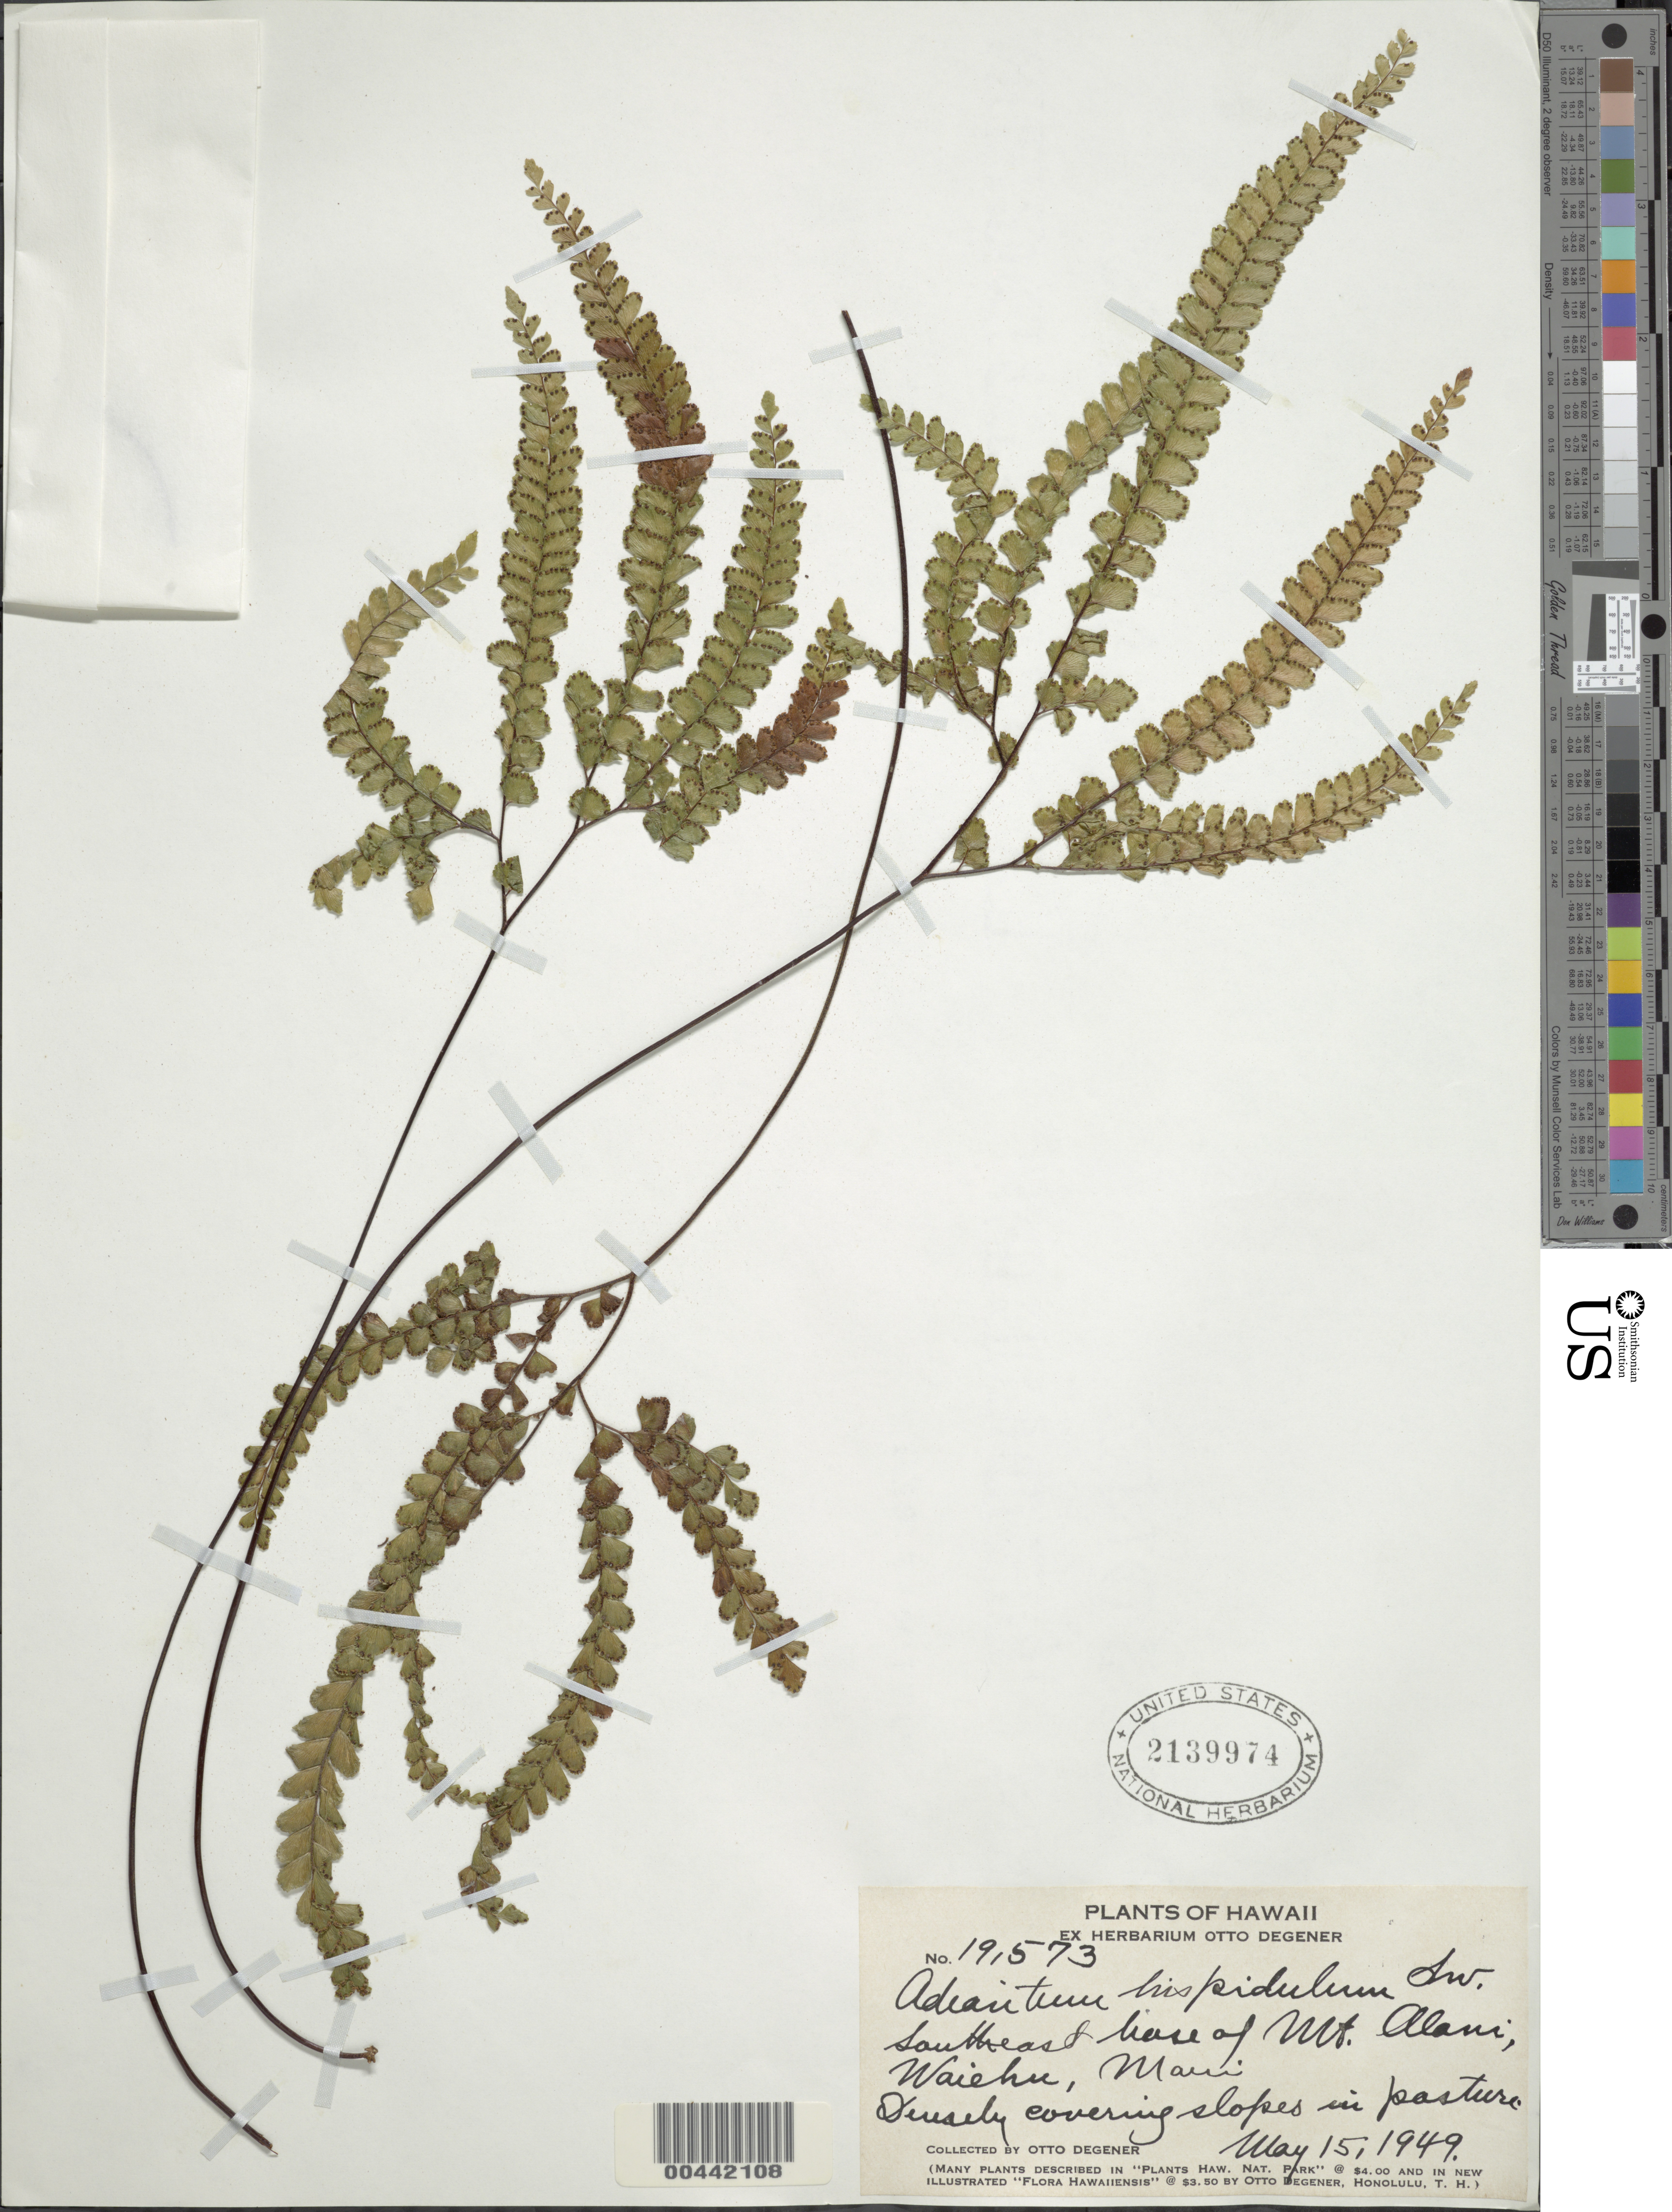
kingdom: Plantae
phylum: Tracheophyta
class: Polypodiopsida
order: Polypodiales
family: Pteridaceae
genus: Adiantum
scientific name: Adiantum hispidulum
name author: Sw.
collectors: O. Degener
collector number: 19573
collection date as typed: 15 May 1949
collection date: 1949-05-15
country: United States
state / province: Hawaii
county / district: Maui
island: Maui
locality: SE base of Mt. Alani, Waiehu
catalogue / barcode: US 2139974